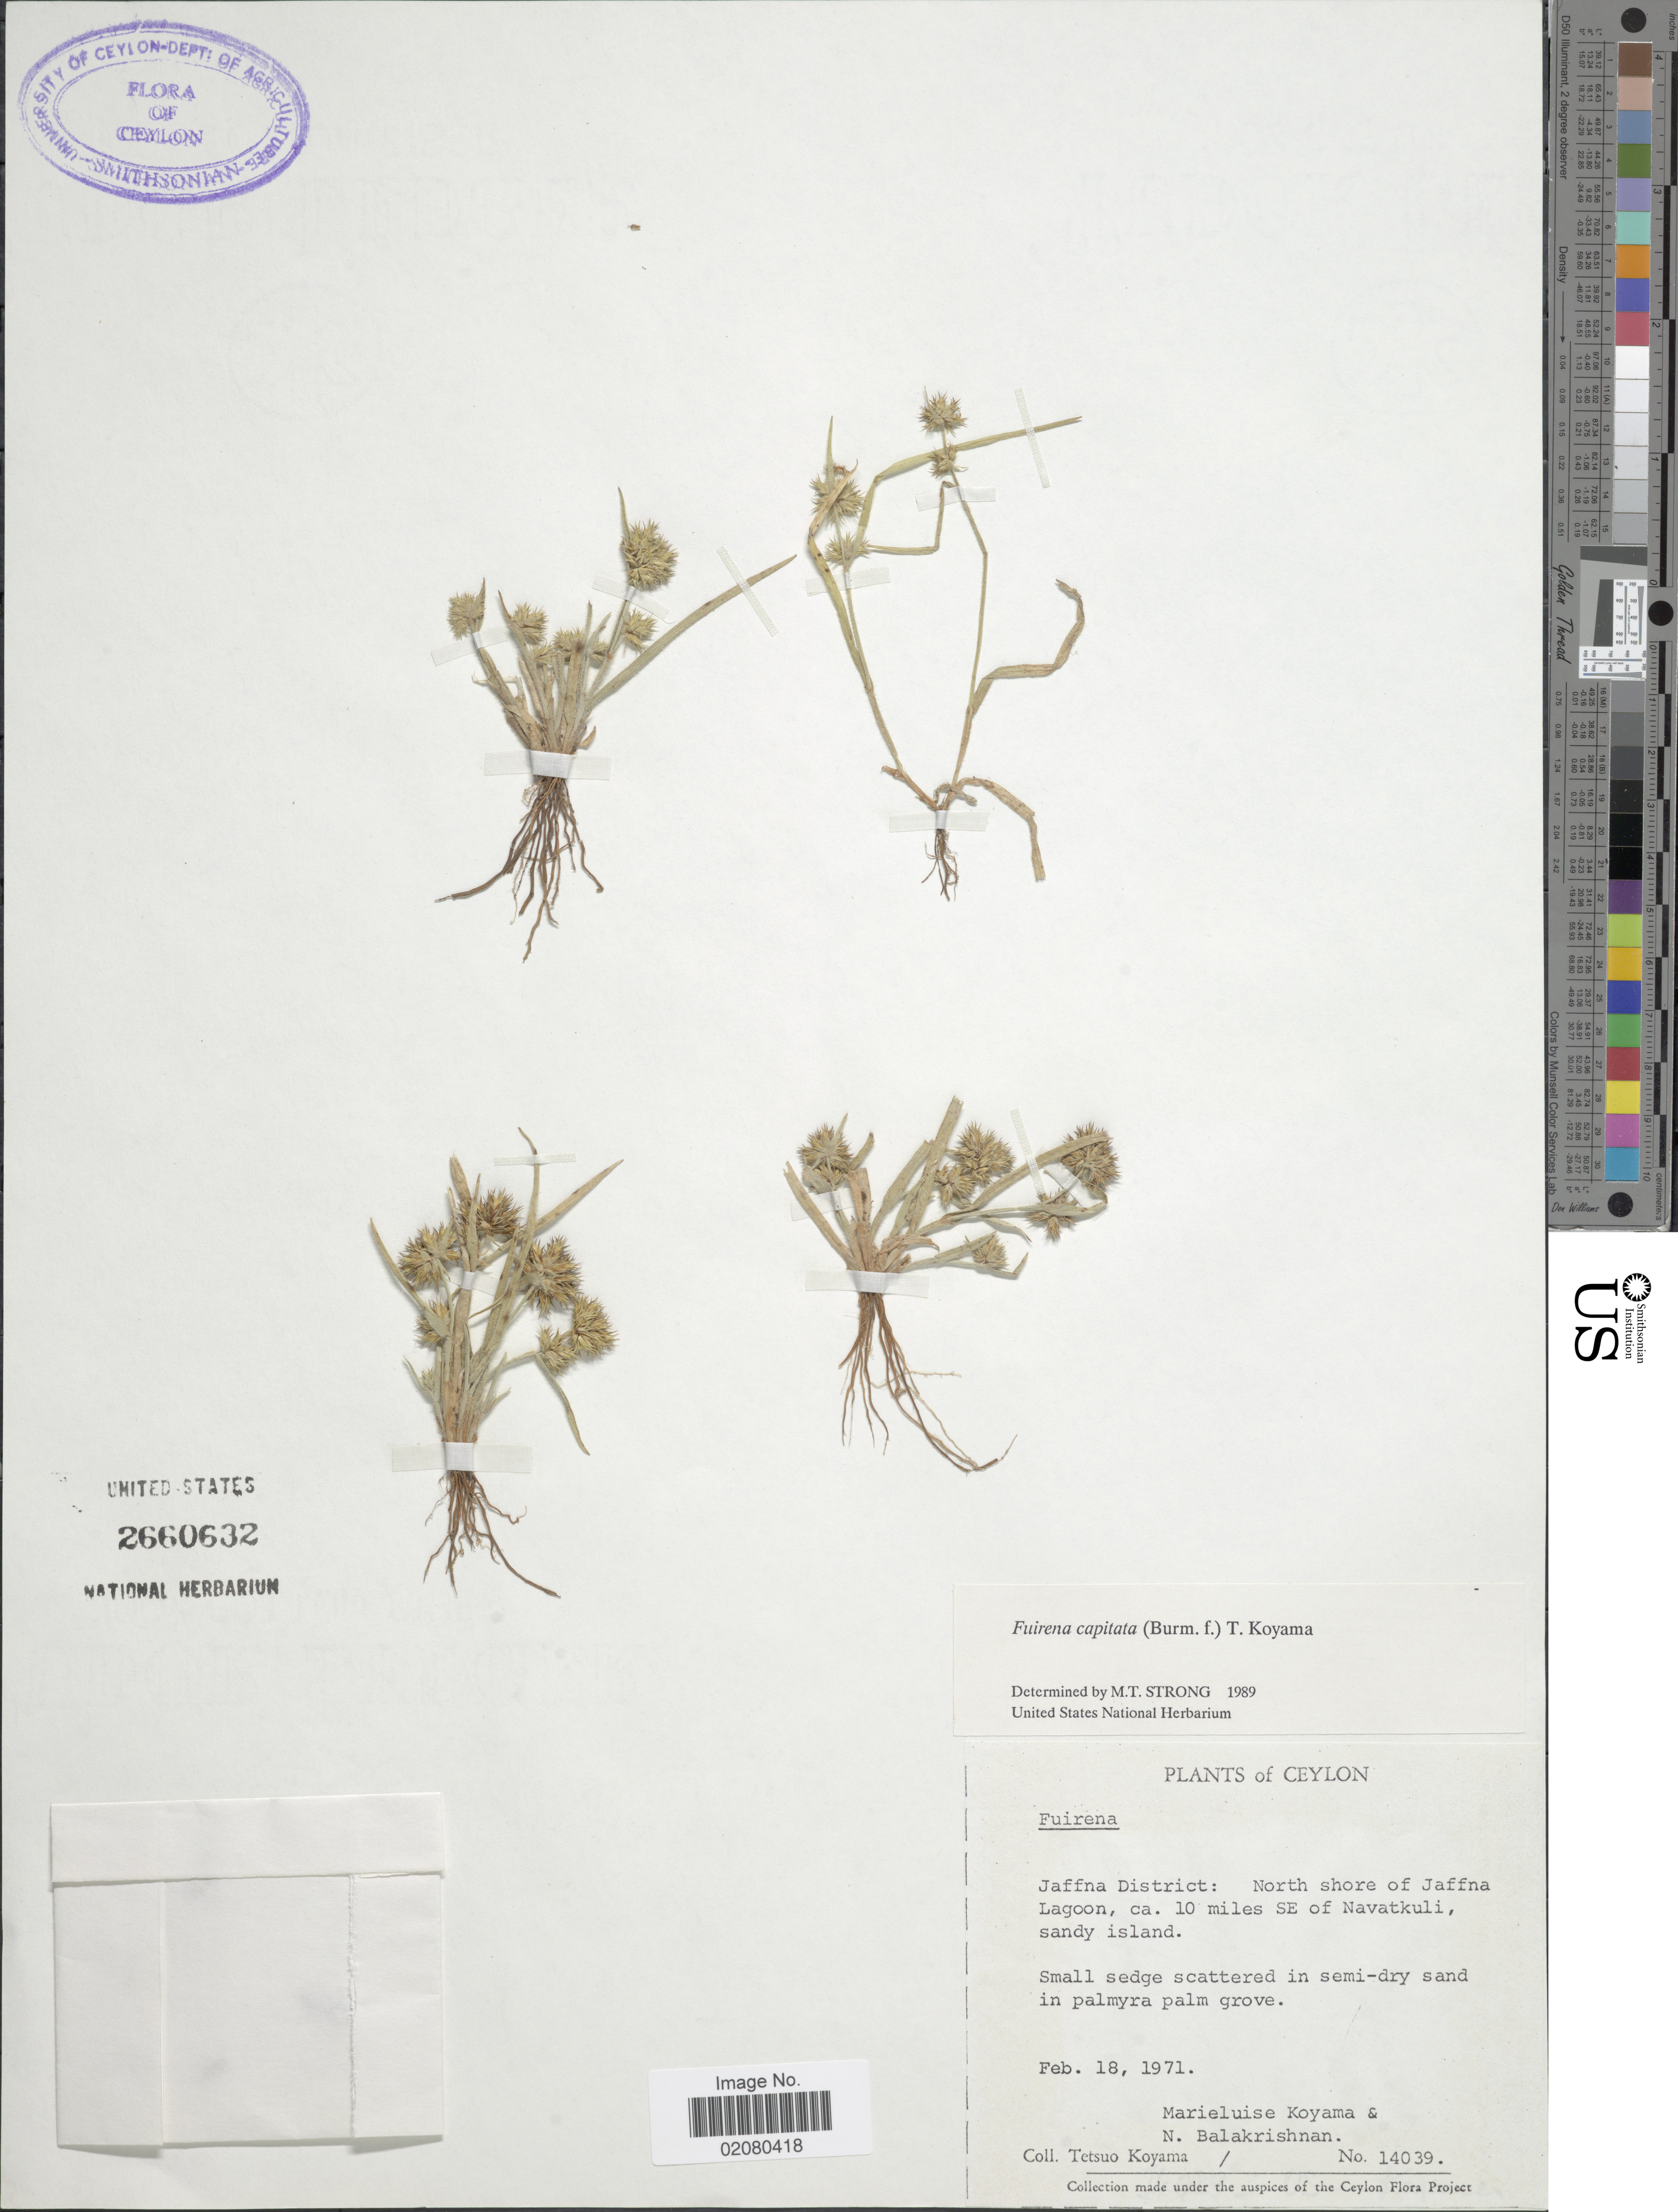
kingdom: Plantae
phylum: Tracheophyta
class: Liliopsida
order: Poales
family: Cyperaceae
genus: Fuirena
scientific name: Fuirena uncinata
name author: (Willd.) Kunth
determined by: Strong, Mark T., (BOT), Smithsonian Institution - National Museum of Natural History (UNITED STATES)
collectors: T. Koyama, M. Koyama & N. Balakrishnan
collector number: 14039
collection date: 1971-02-18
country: Sri Lanka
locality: Ceylon, Jaffna District: north shore of Jaffna Lagoon, ca. 10 miles SE of Navatkuli, sandy island.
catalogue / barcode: US 2660632